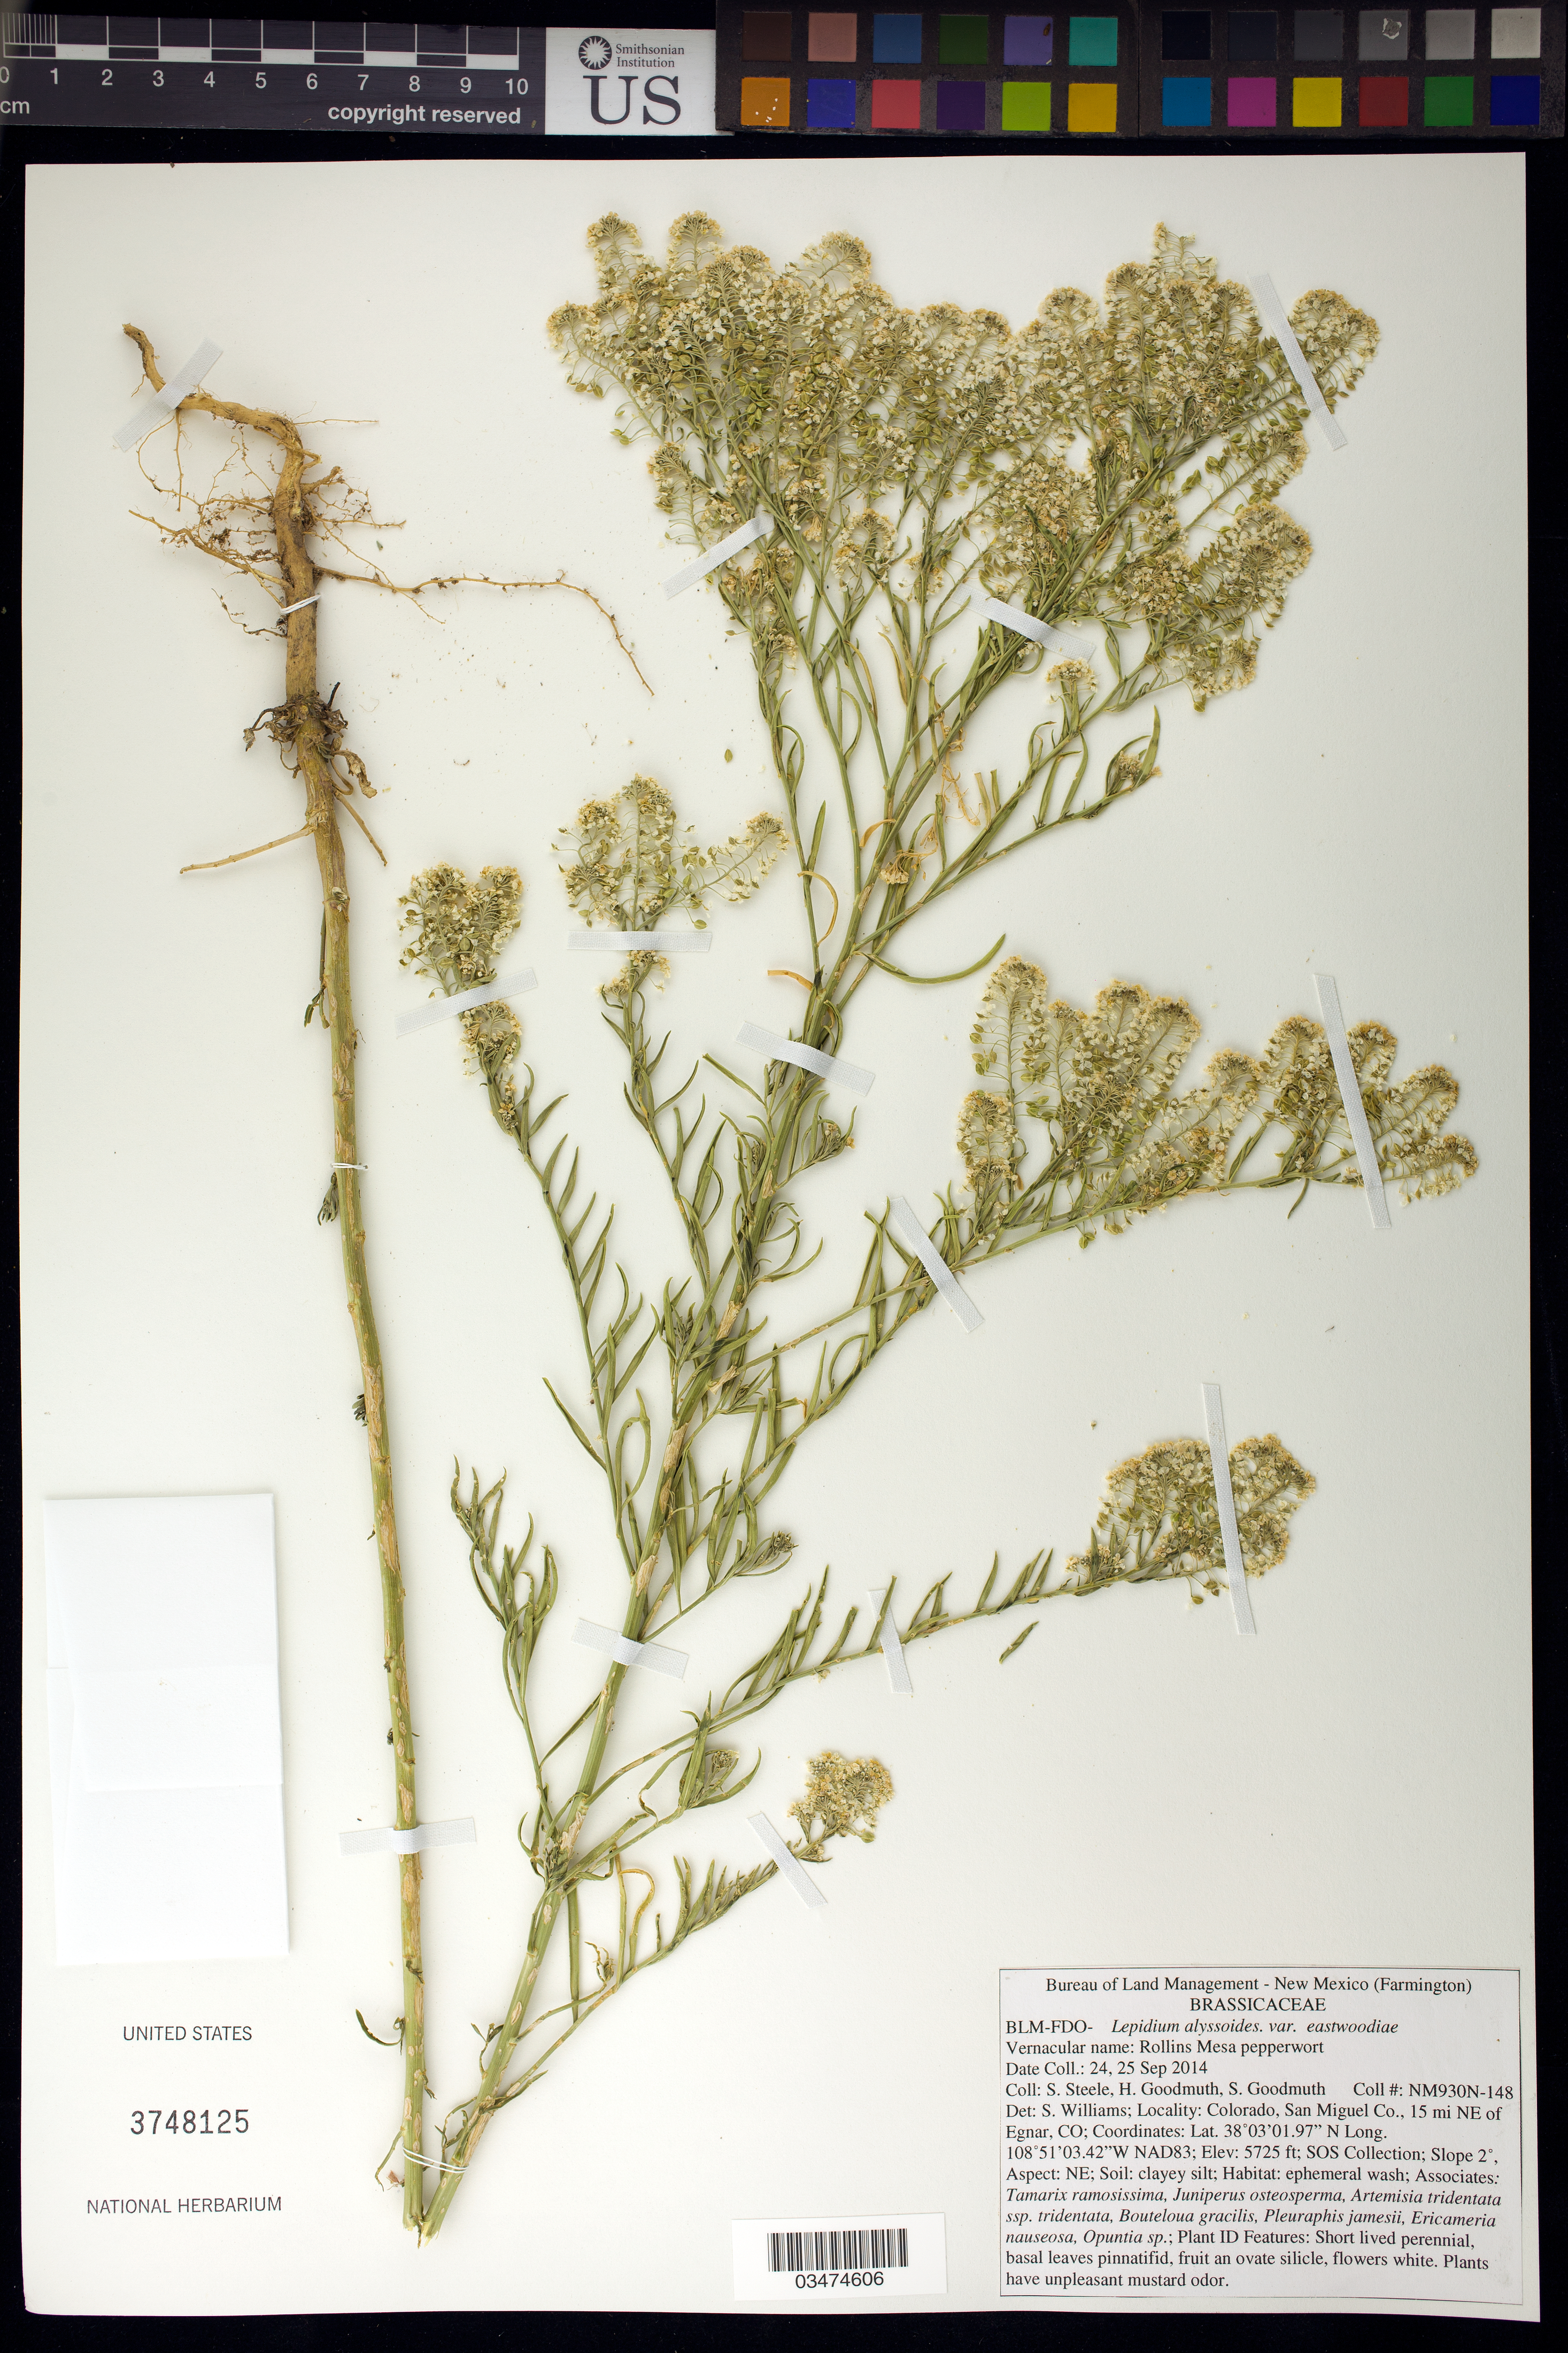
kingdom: Plantae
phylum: Tracheophyta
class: Magnoliopsida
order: Brassicales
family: Brassicaceae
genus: Lepidium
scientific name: Lepidium alyssoides var. eastwoodiae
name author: (Wooton) Rollins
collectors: S. Steele, H. Goodmuth & S. Goodmuth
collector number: NM930N-148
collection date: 2014-09-24,2014-09-25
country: United States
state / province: Colorado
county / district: San Miguel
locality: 15 mi. NE of Egnar.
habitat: Clayey silt. Ephemeral wash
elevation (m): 1745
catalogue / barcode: US 3748125